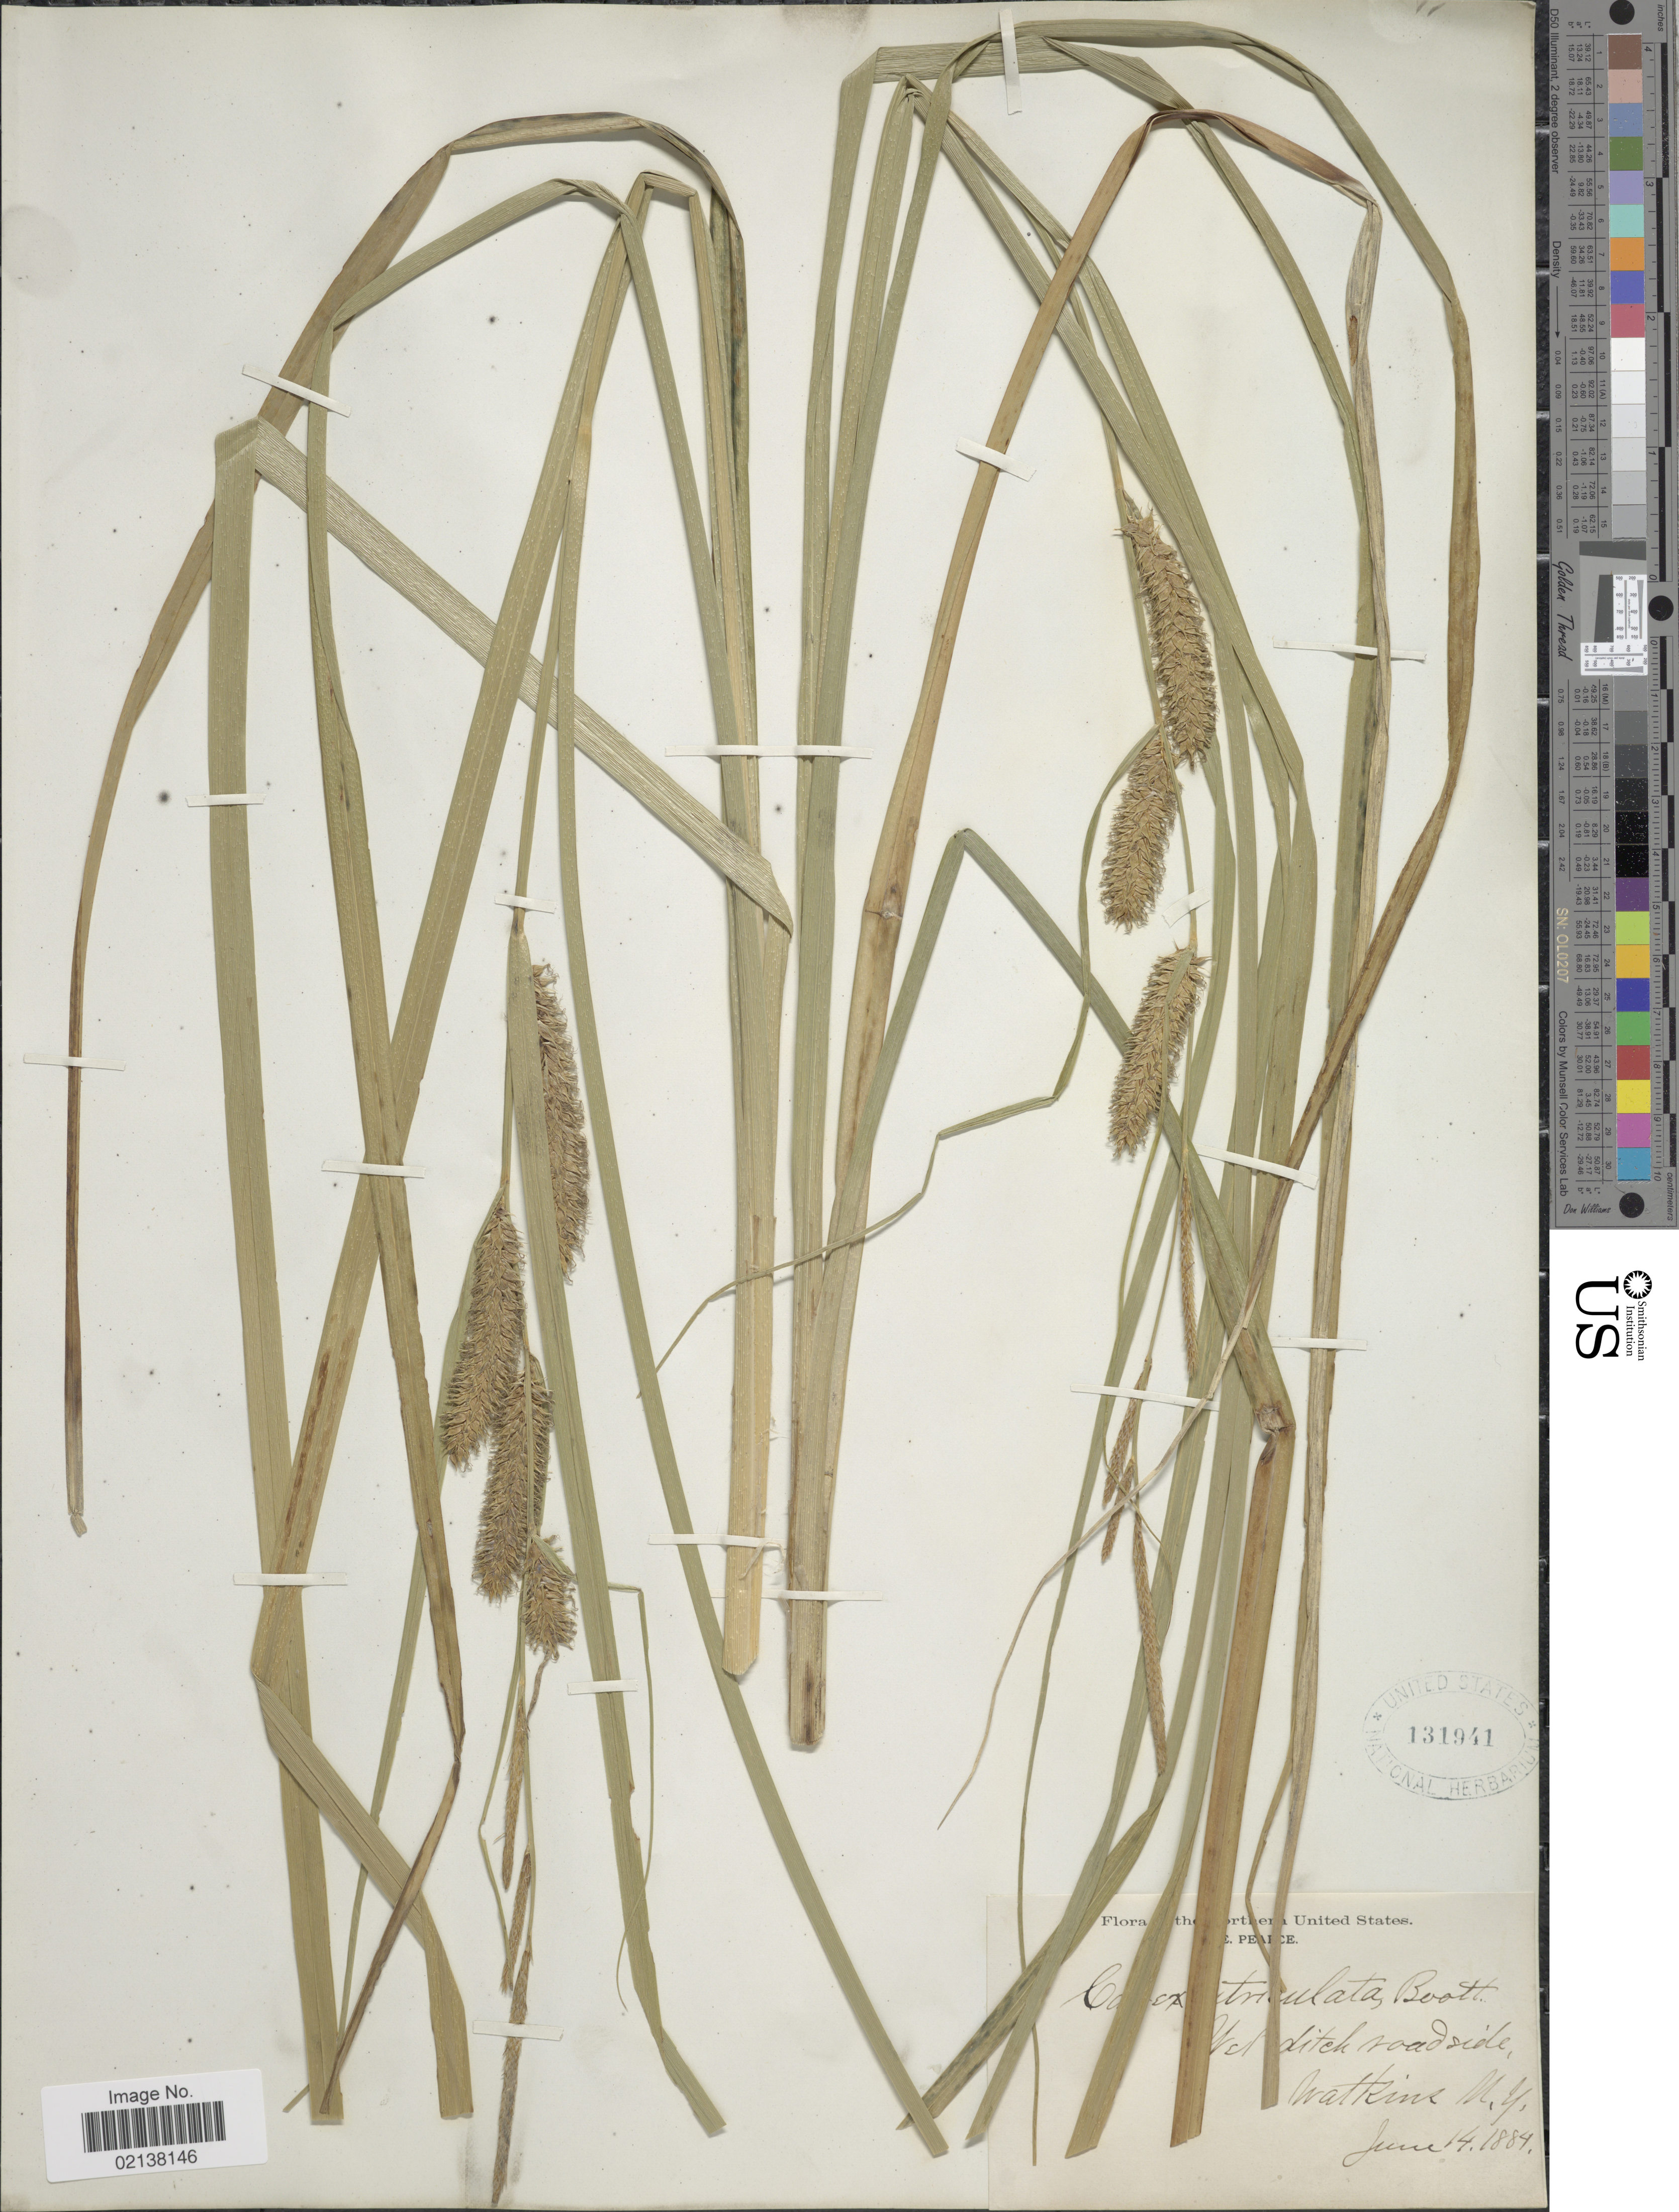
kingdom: Plantae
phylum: Tracheophyta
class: Liliopsida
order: Poales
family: Cyperaceae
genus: Carex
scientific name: Carex utriculata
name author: Boott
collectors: O. E. Pearce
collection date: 1884-06-14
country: United States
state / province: New York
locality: Northern United States. Wet ditch roadside, Watkins N.Y.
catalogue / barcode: US 131941